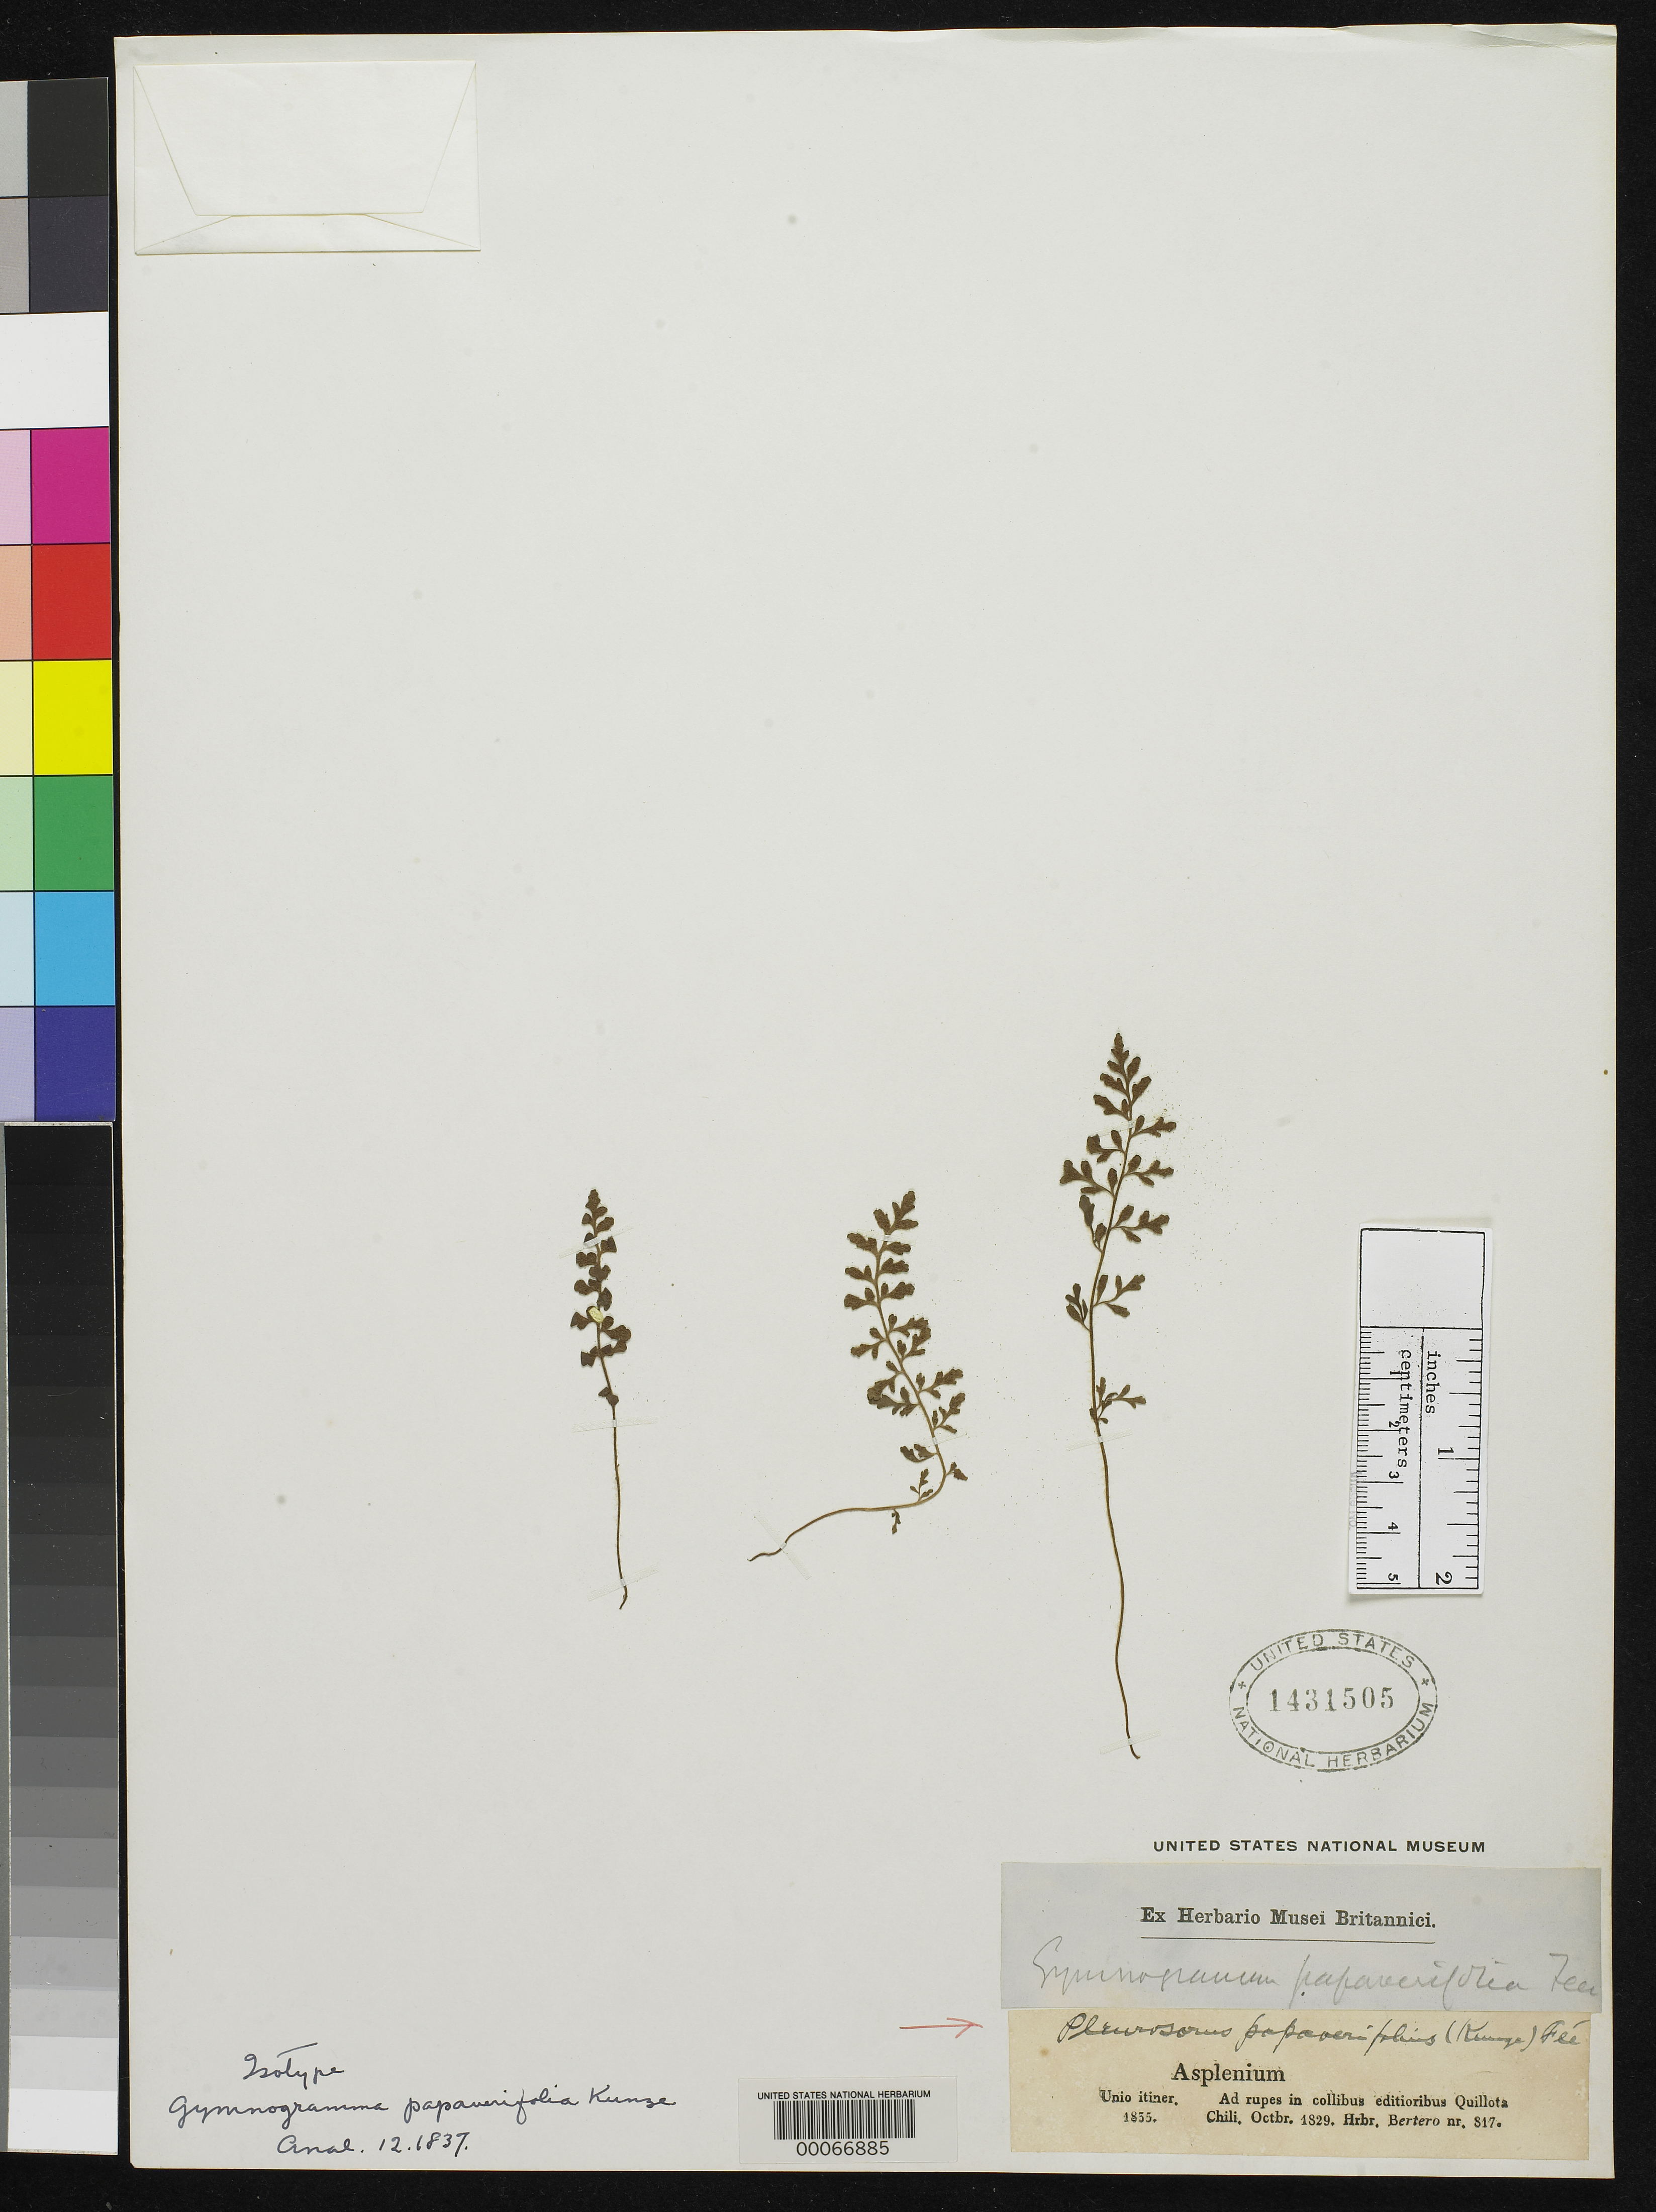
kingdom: Plantae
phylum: Tracheophyta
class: Polypodiopsida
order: Polypodiales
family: Pteridaceae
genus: Gymnogramma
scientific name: Gymnogramma papaverifolia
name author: Kunze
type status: Type Collection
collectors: -. Berteri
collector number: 817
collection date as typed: Oct 1829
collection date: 1829-10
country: Chile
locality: Quillota Chili.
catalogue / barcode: US 1431505